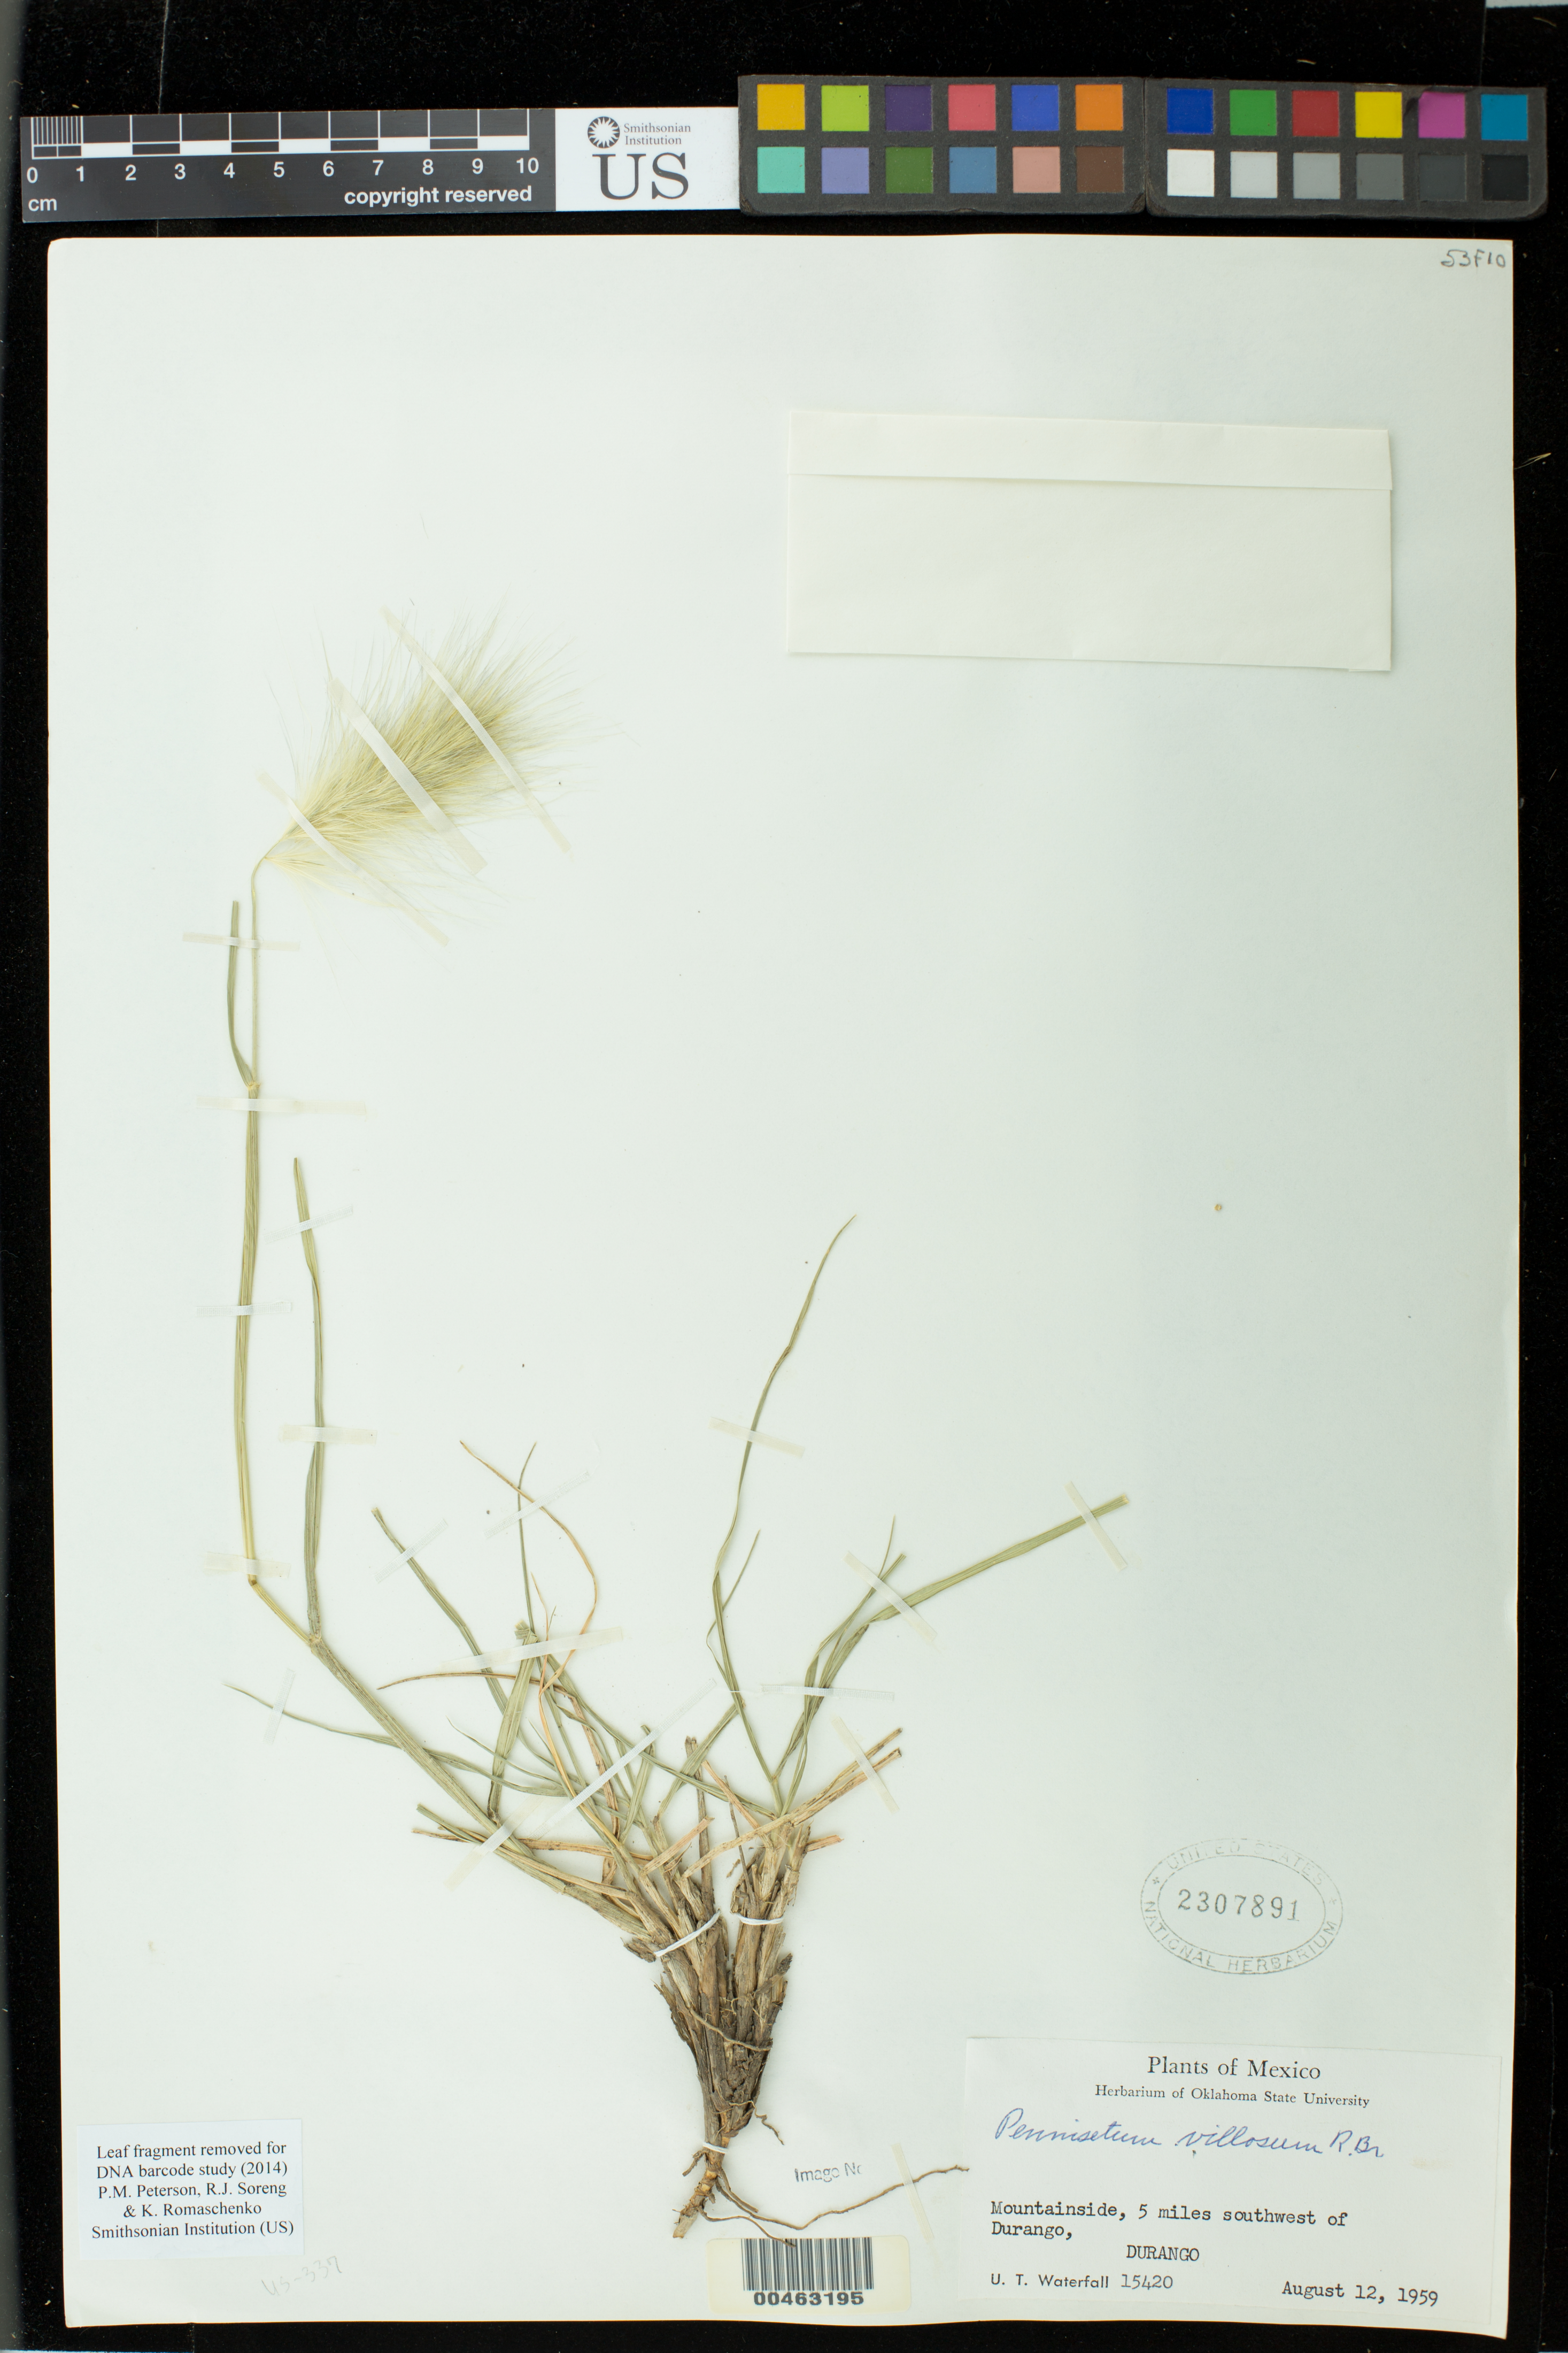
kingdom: Plantae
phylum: Tracheophyta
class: Liliopsida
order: Poales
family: Poaceae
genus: Pennisetum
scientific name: Pennisetum villosum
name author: R. Br. ex Fresen.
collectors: U. T. Waterfall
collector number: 15420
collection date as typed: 12 Aug 1959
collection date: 1959-08-12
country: Mexico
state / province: Durango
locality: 5 mi SW of Durango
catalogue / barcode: US 2307891